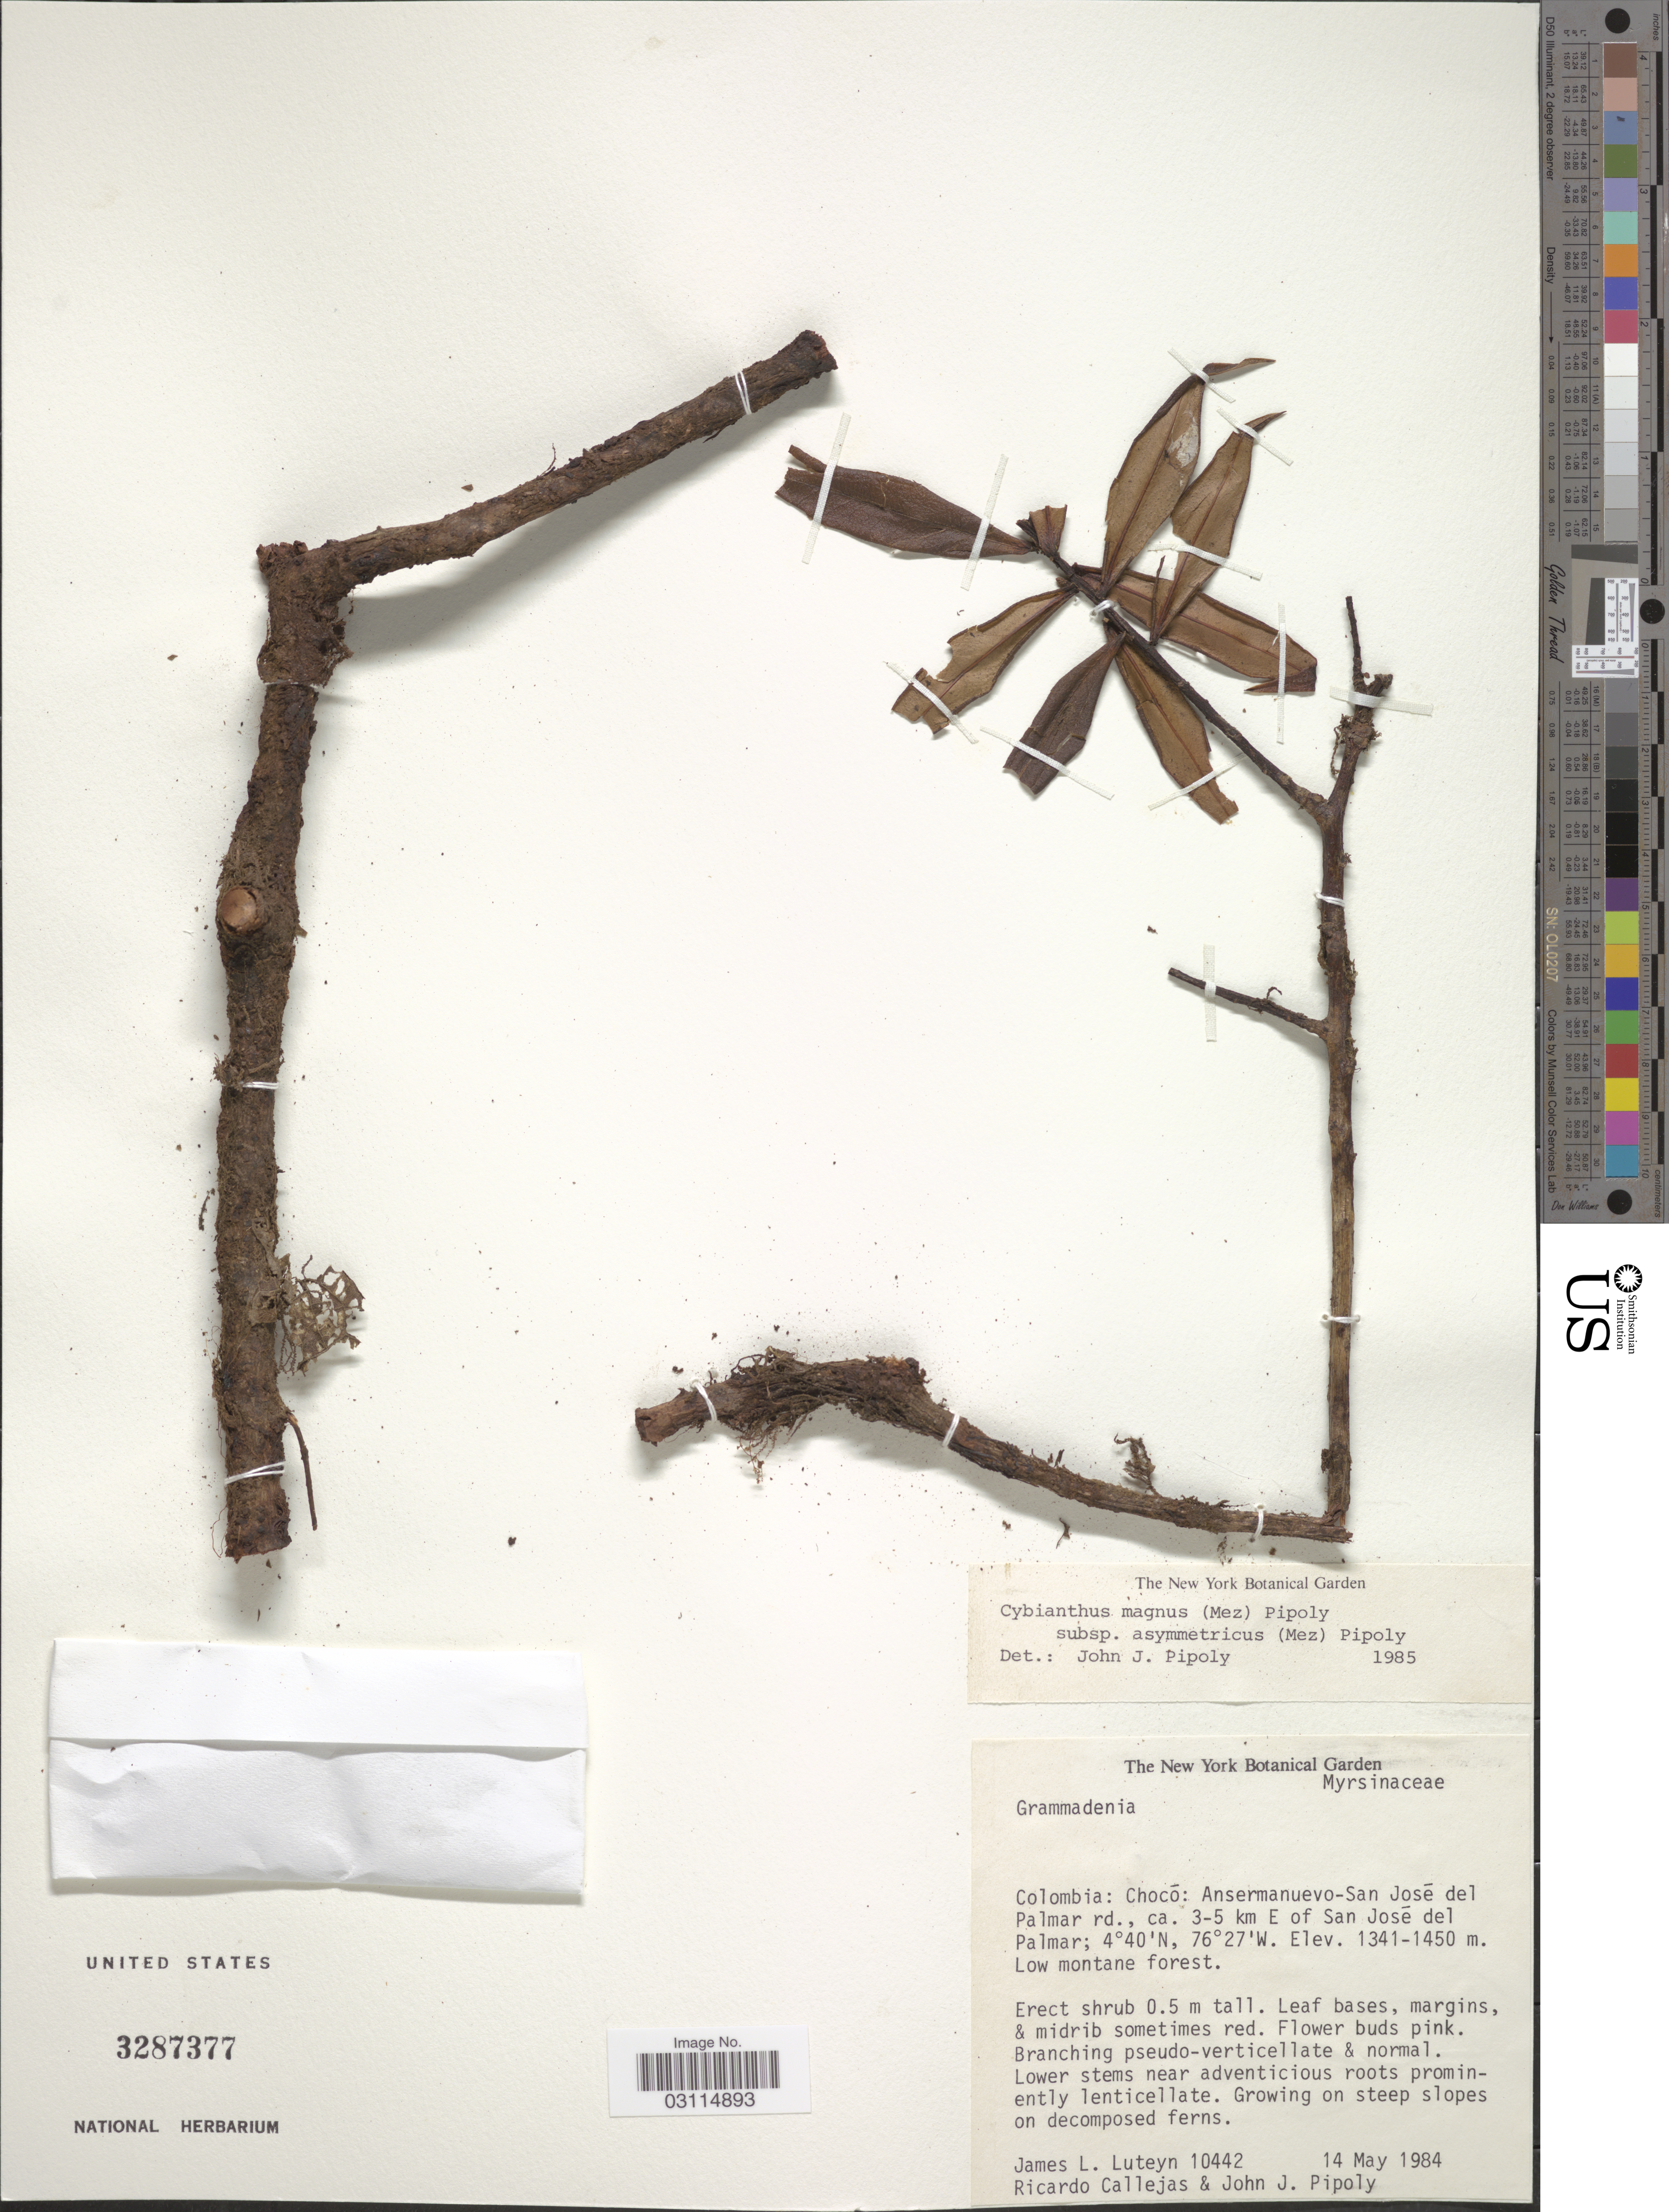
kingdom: Plantae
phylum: Tracheophyta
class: Magnoliopsida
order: Ericales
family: Primulaceae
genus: Cybianthus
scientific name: Cybianthus magnus subsp. asymmetricus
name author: (Mez) Pipoly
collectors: J. Luteyn, R. Callejas & J. J. Pipoly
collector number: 10442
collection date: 1984-05-14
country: Colombia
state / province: Chocó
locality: Ansermanuevo-San José del Palmar rd., ca. 3-5 km E of San José del Palmar.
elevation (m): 1341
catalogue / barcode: US 3287377